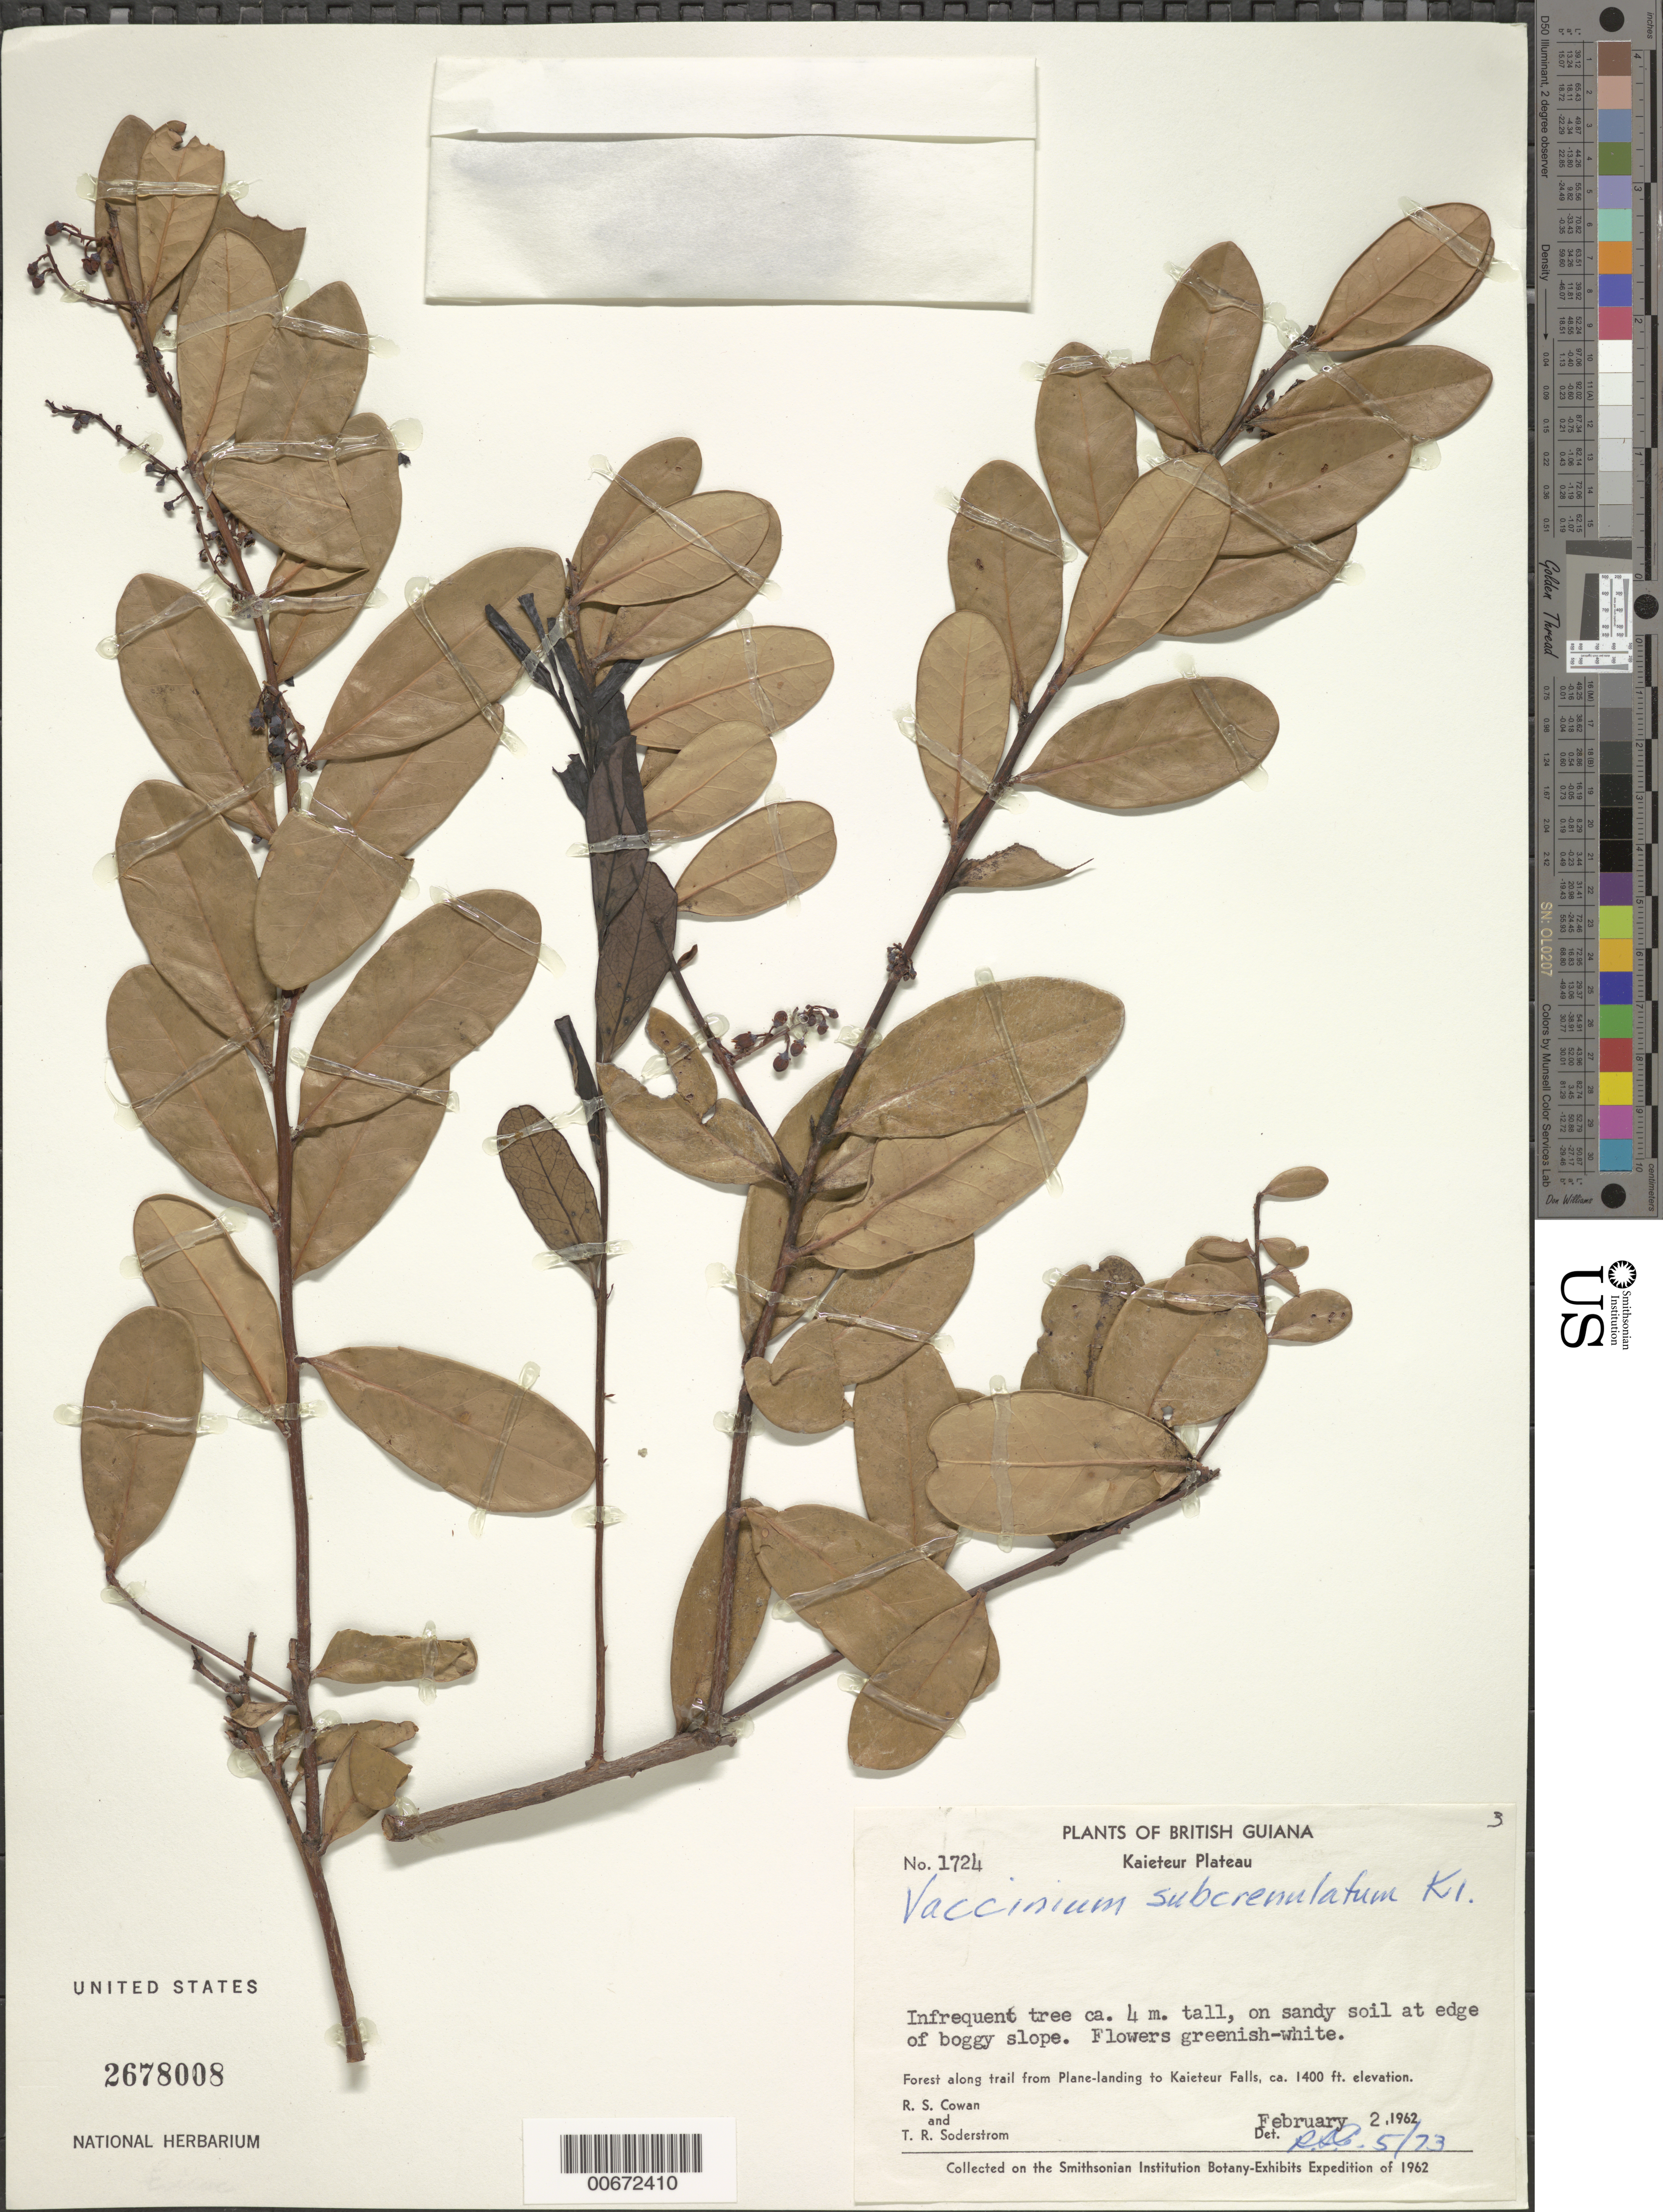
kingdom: Plantae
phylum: Tracheophyta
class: Magnoliopsida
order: Ericales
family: Ericaceae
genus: Vaccinium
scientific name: Vaccinium subcrenulatum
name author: Klotzsch ex Meisn.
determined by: Cowan, R. S.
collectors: R. S. Cowan & T. R. Soderstrom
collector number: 1724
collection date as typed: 2-Feb-62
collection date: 1962-02-02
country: Guyana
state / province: Potaro-Siparuni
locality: Kaieteur Plateau, along trail from plane landing to Kaieteur Falls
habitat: Sandy soil at edge of boggy slope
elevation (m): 427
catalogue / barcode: US 2678008